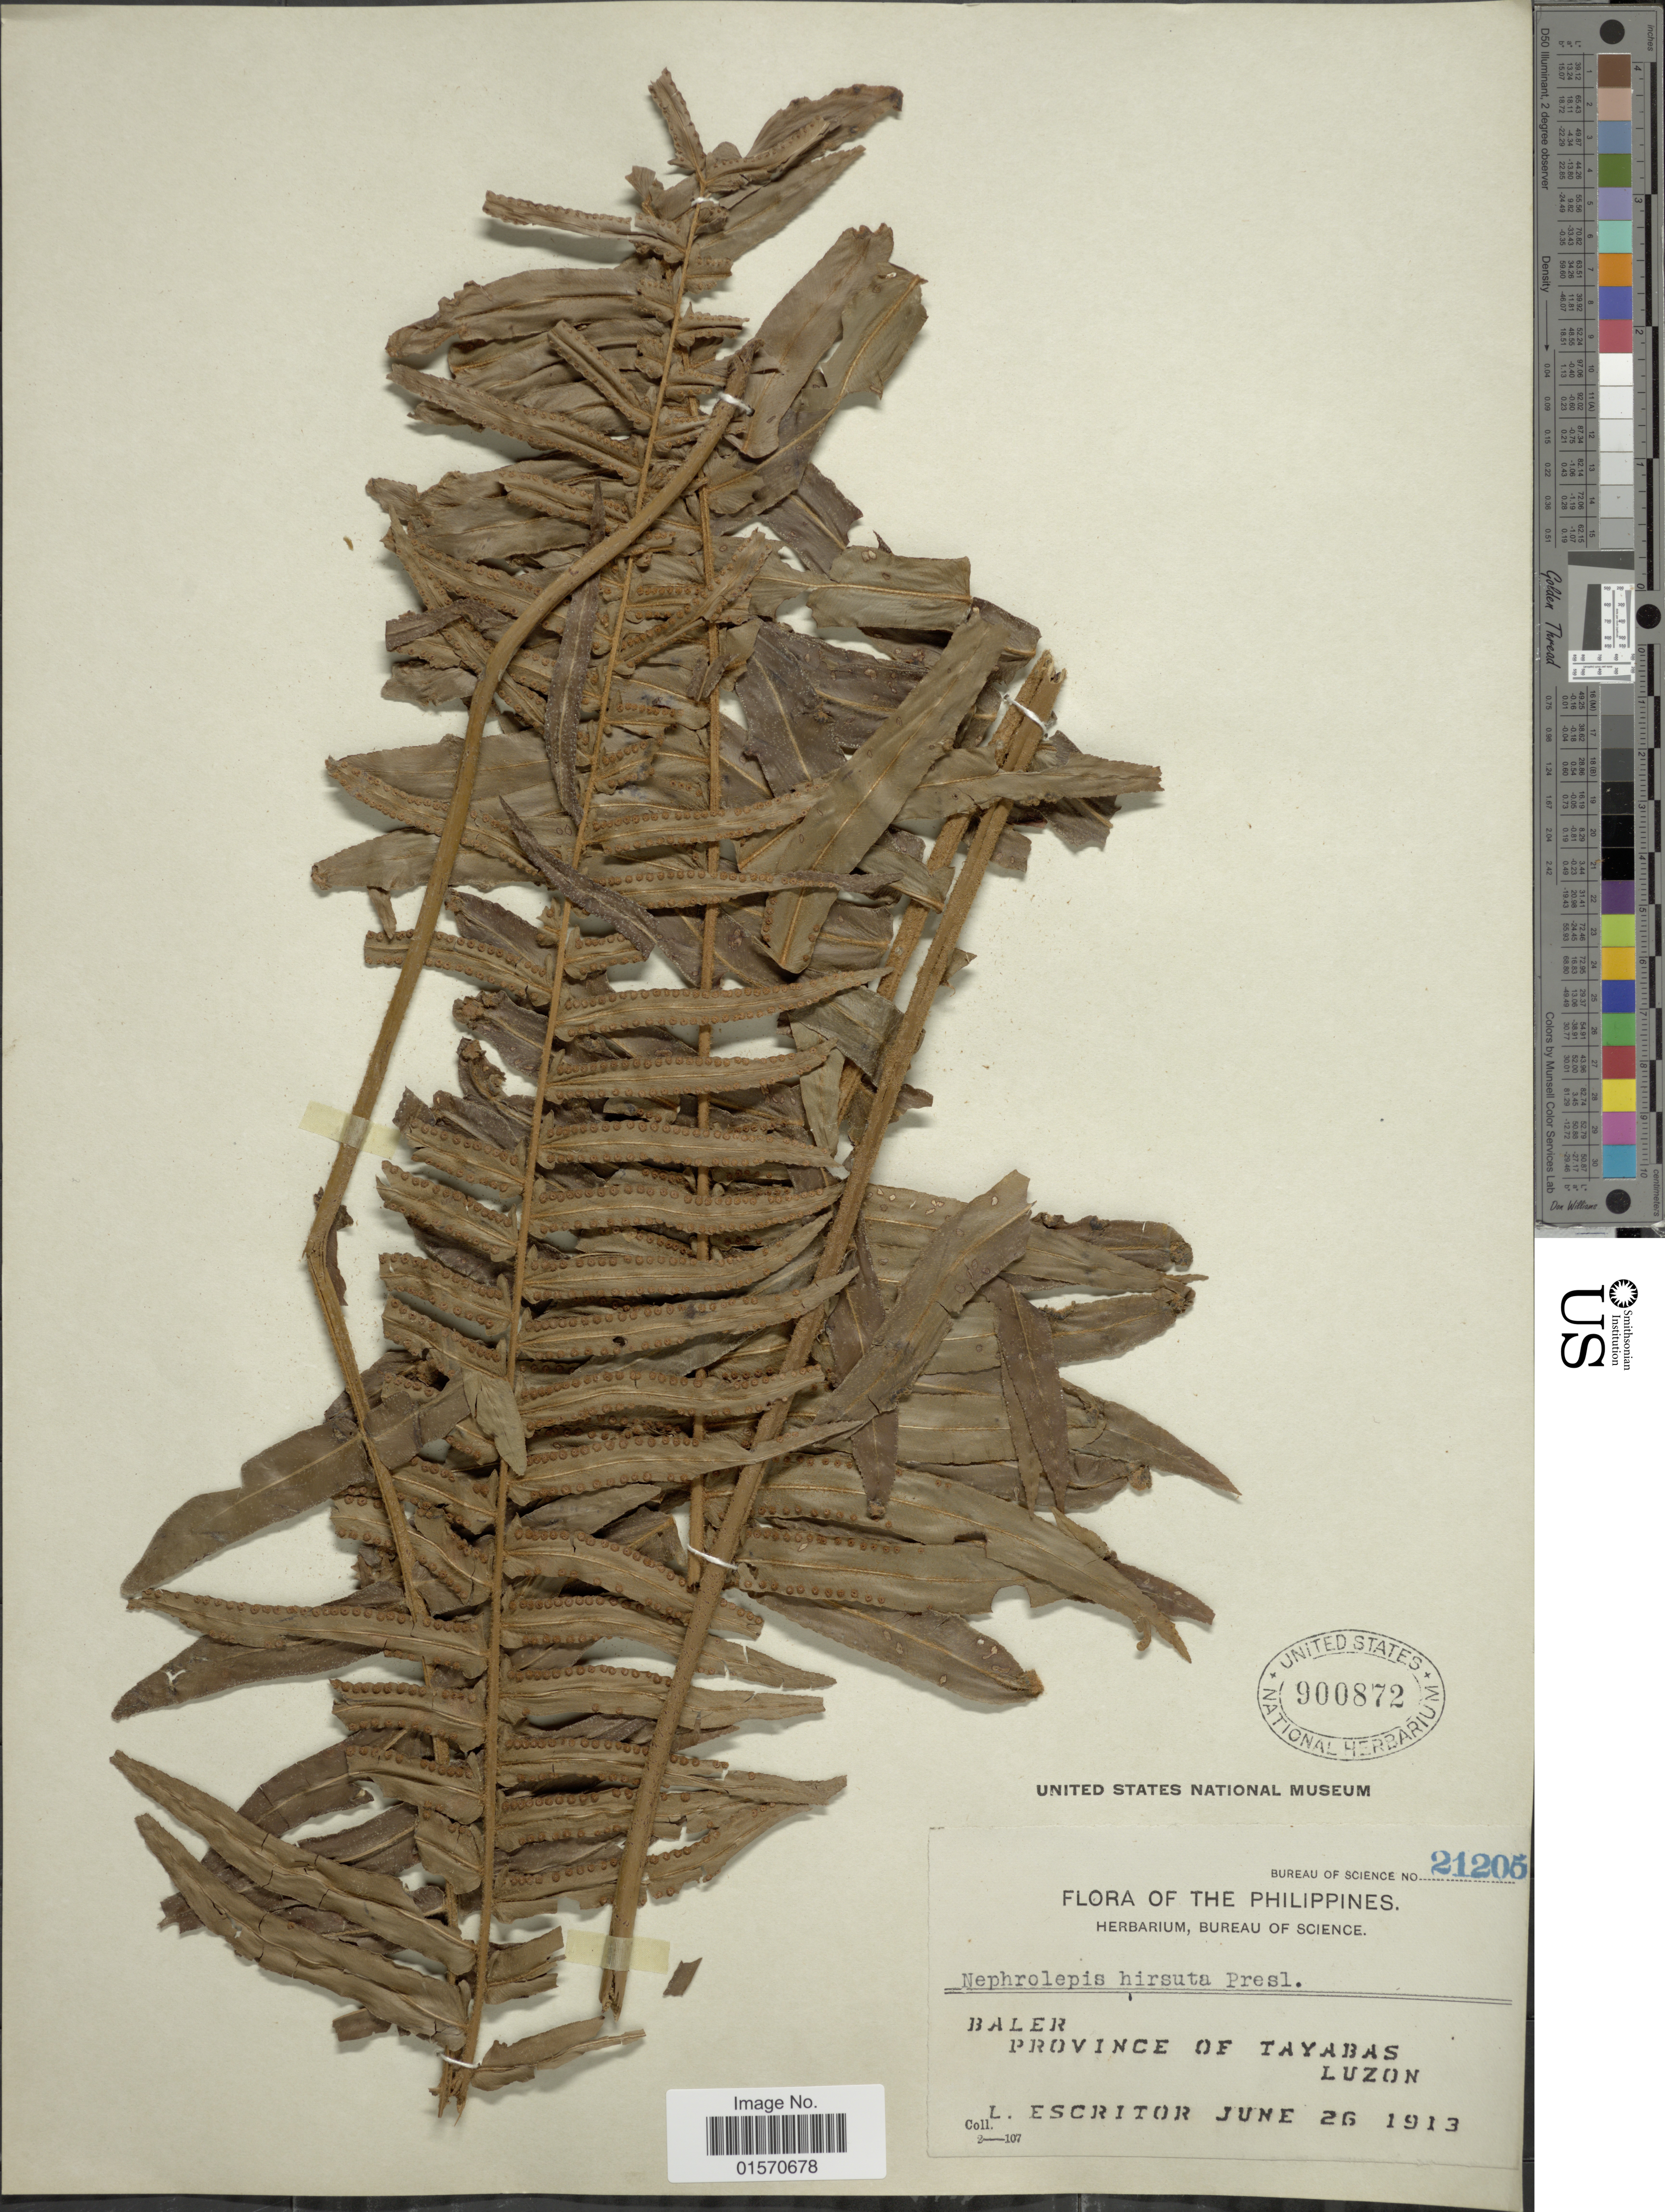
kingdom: Plantae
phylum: Tracheophyta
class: Polypodiopsida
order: Polypodiales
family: Nephrolepidaceae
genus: Nephrolepis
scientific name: Nephrolepis multiflora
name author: (Roxb.) F.M. Jarrett ex C.V. Morton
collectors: L. Escritor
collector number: Bureau of Science 21205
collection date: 1913-06-26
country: Philippines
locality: Baler. Province of Tayabas, Luzon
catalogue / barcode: US 900872